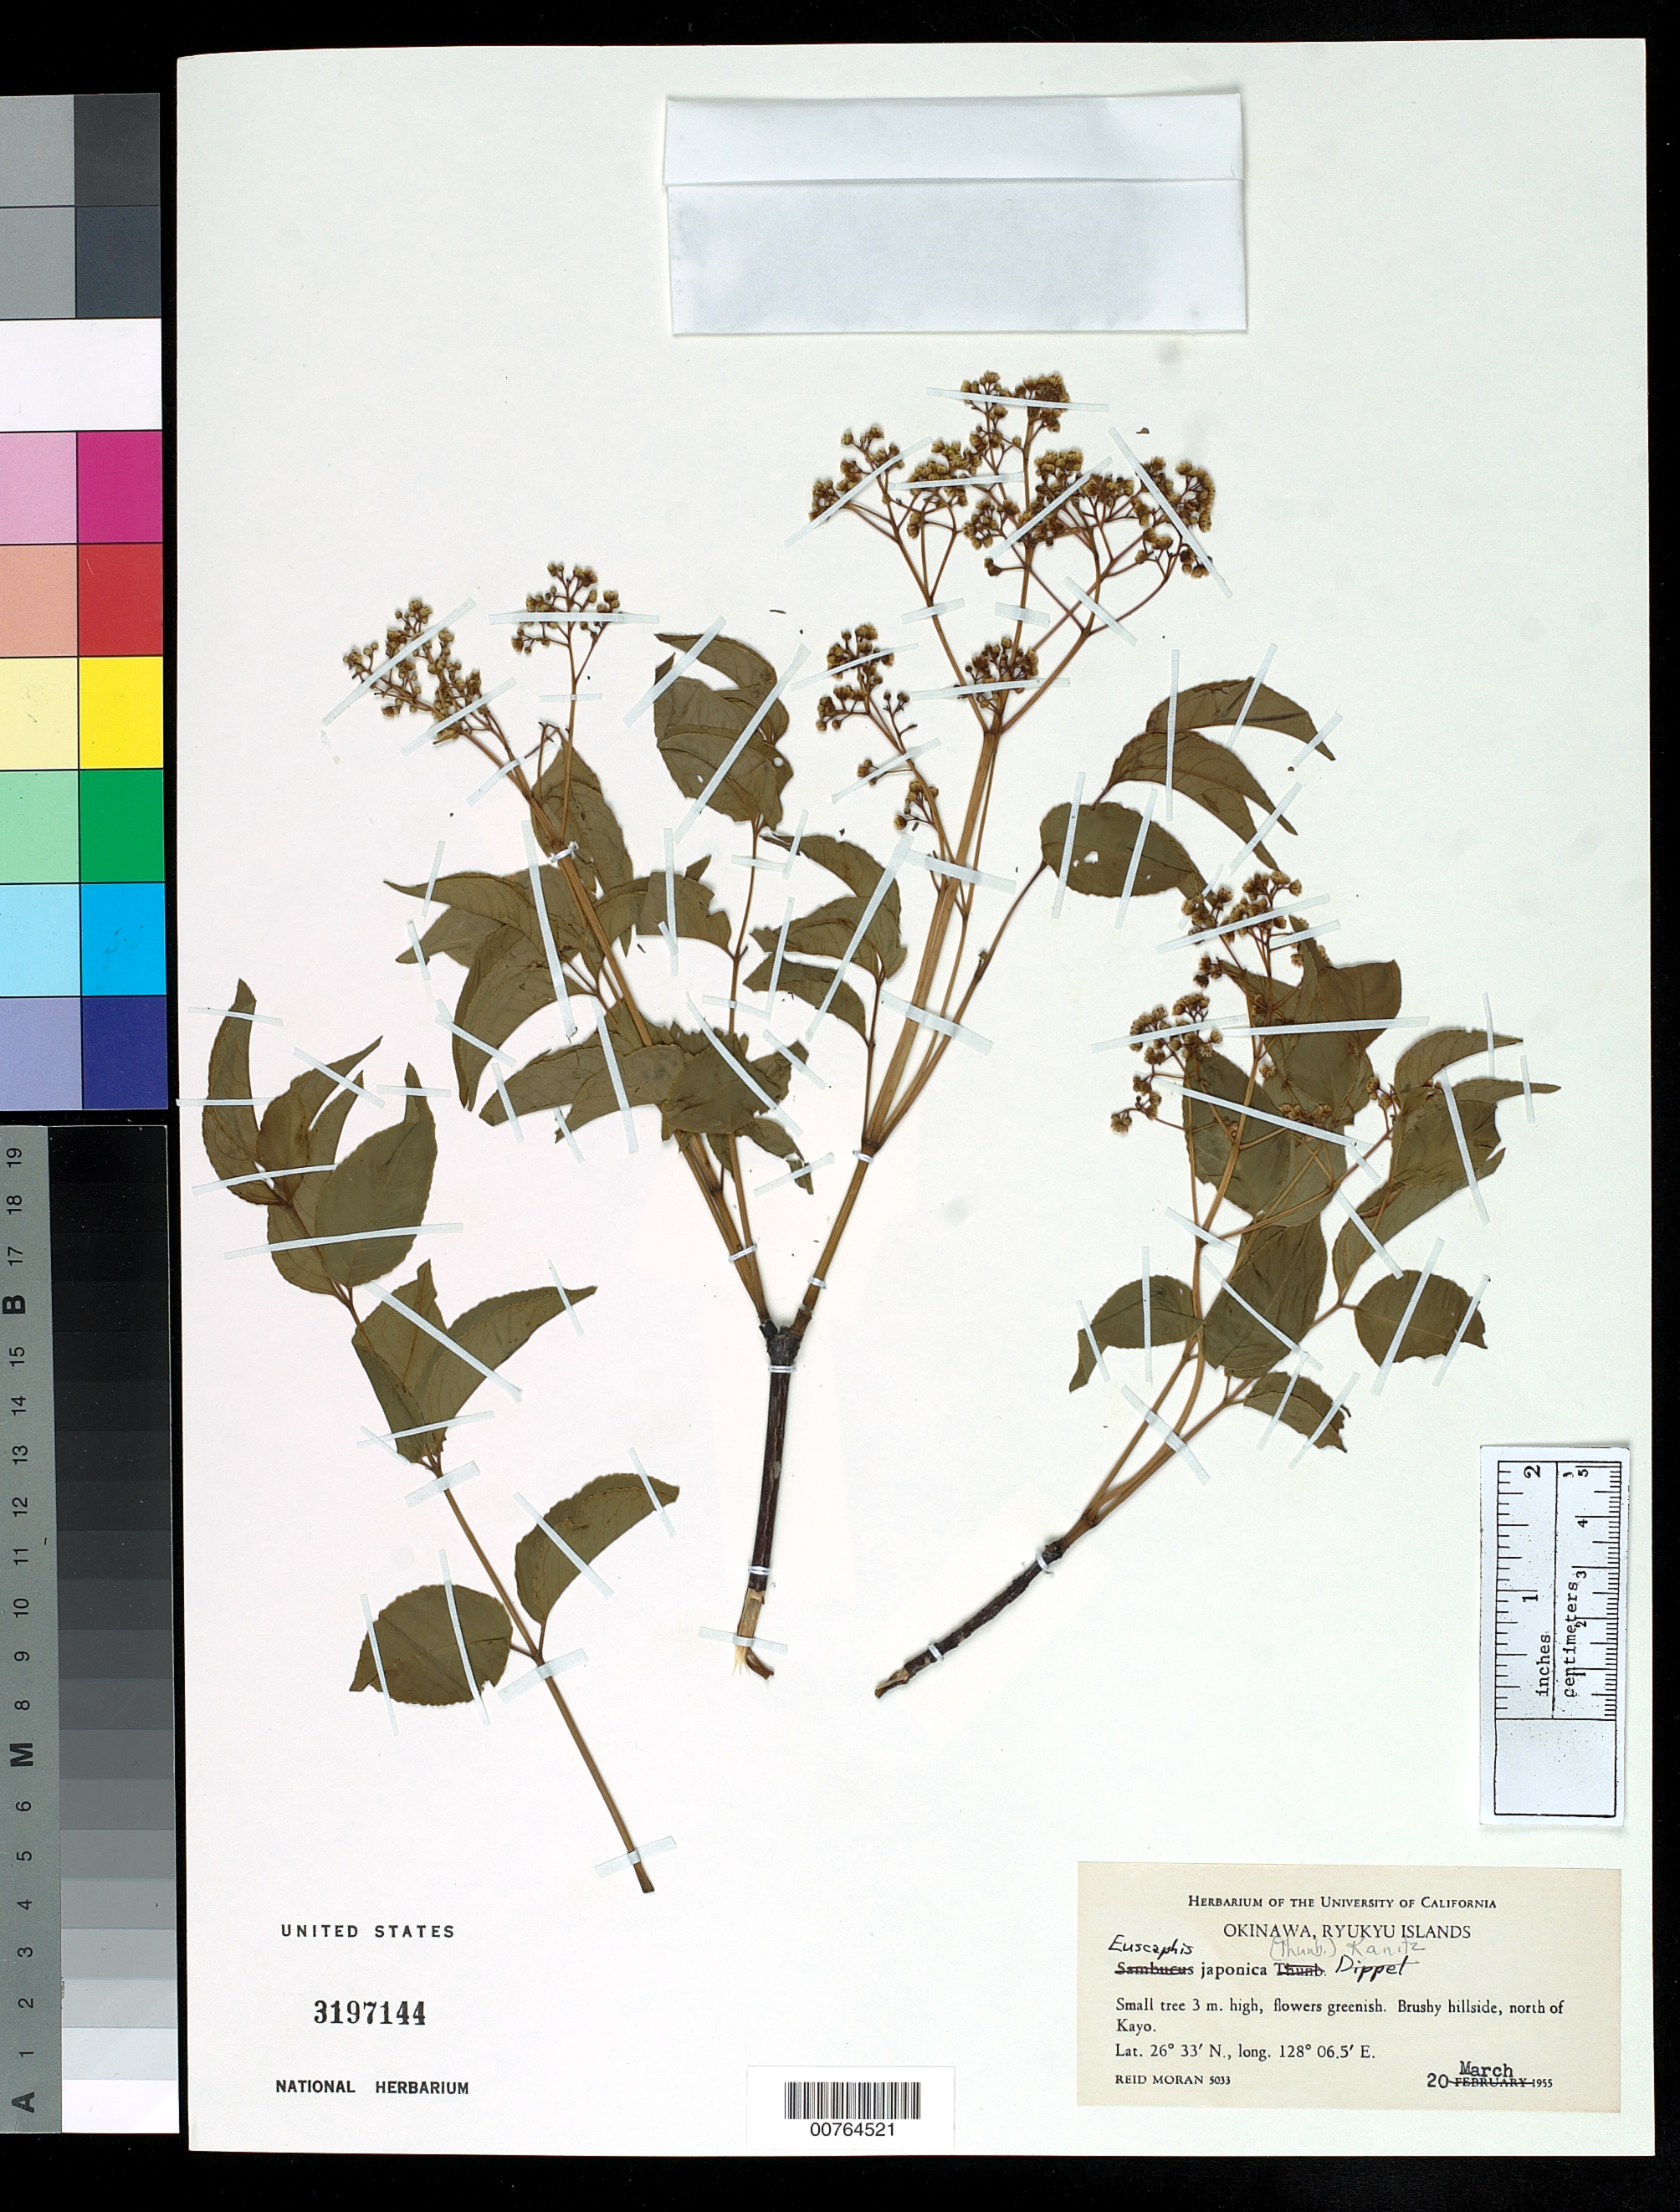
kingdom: Plantae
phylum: Tracheophyta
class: Magnoliopsida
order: Crossosomatales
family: Staphyleaceae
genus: Euscaphis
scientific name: Euscaphis japonica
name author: (Thunb.) Kanitz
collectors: R. V. Moran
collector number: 5033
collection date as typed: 20 Mar 1955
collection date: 1955-03-20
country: Japan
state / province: Okinawa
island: Okinawa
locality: N of Kayo.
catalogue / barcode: US 3197144